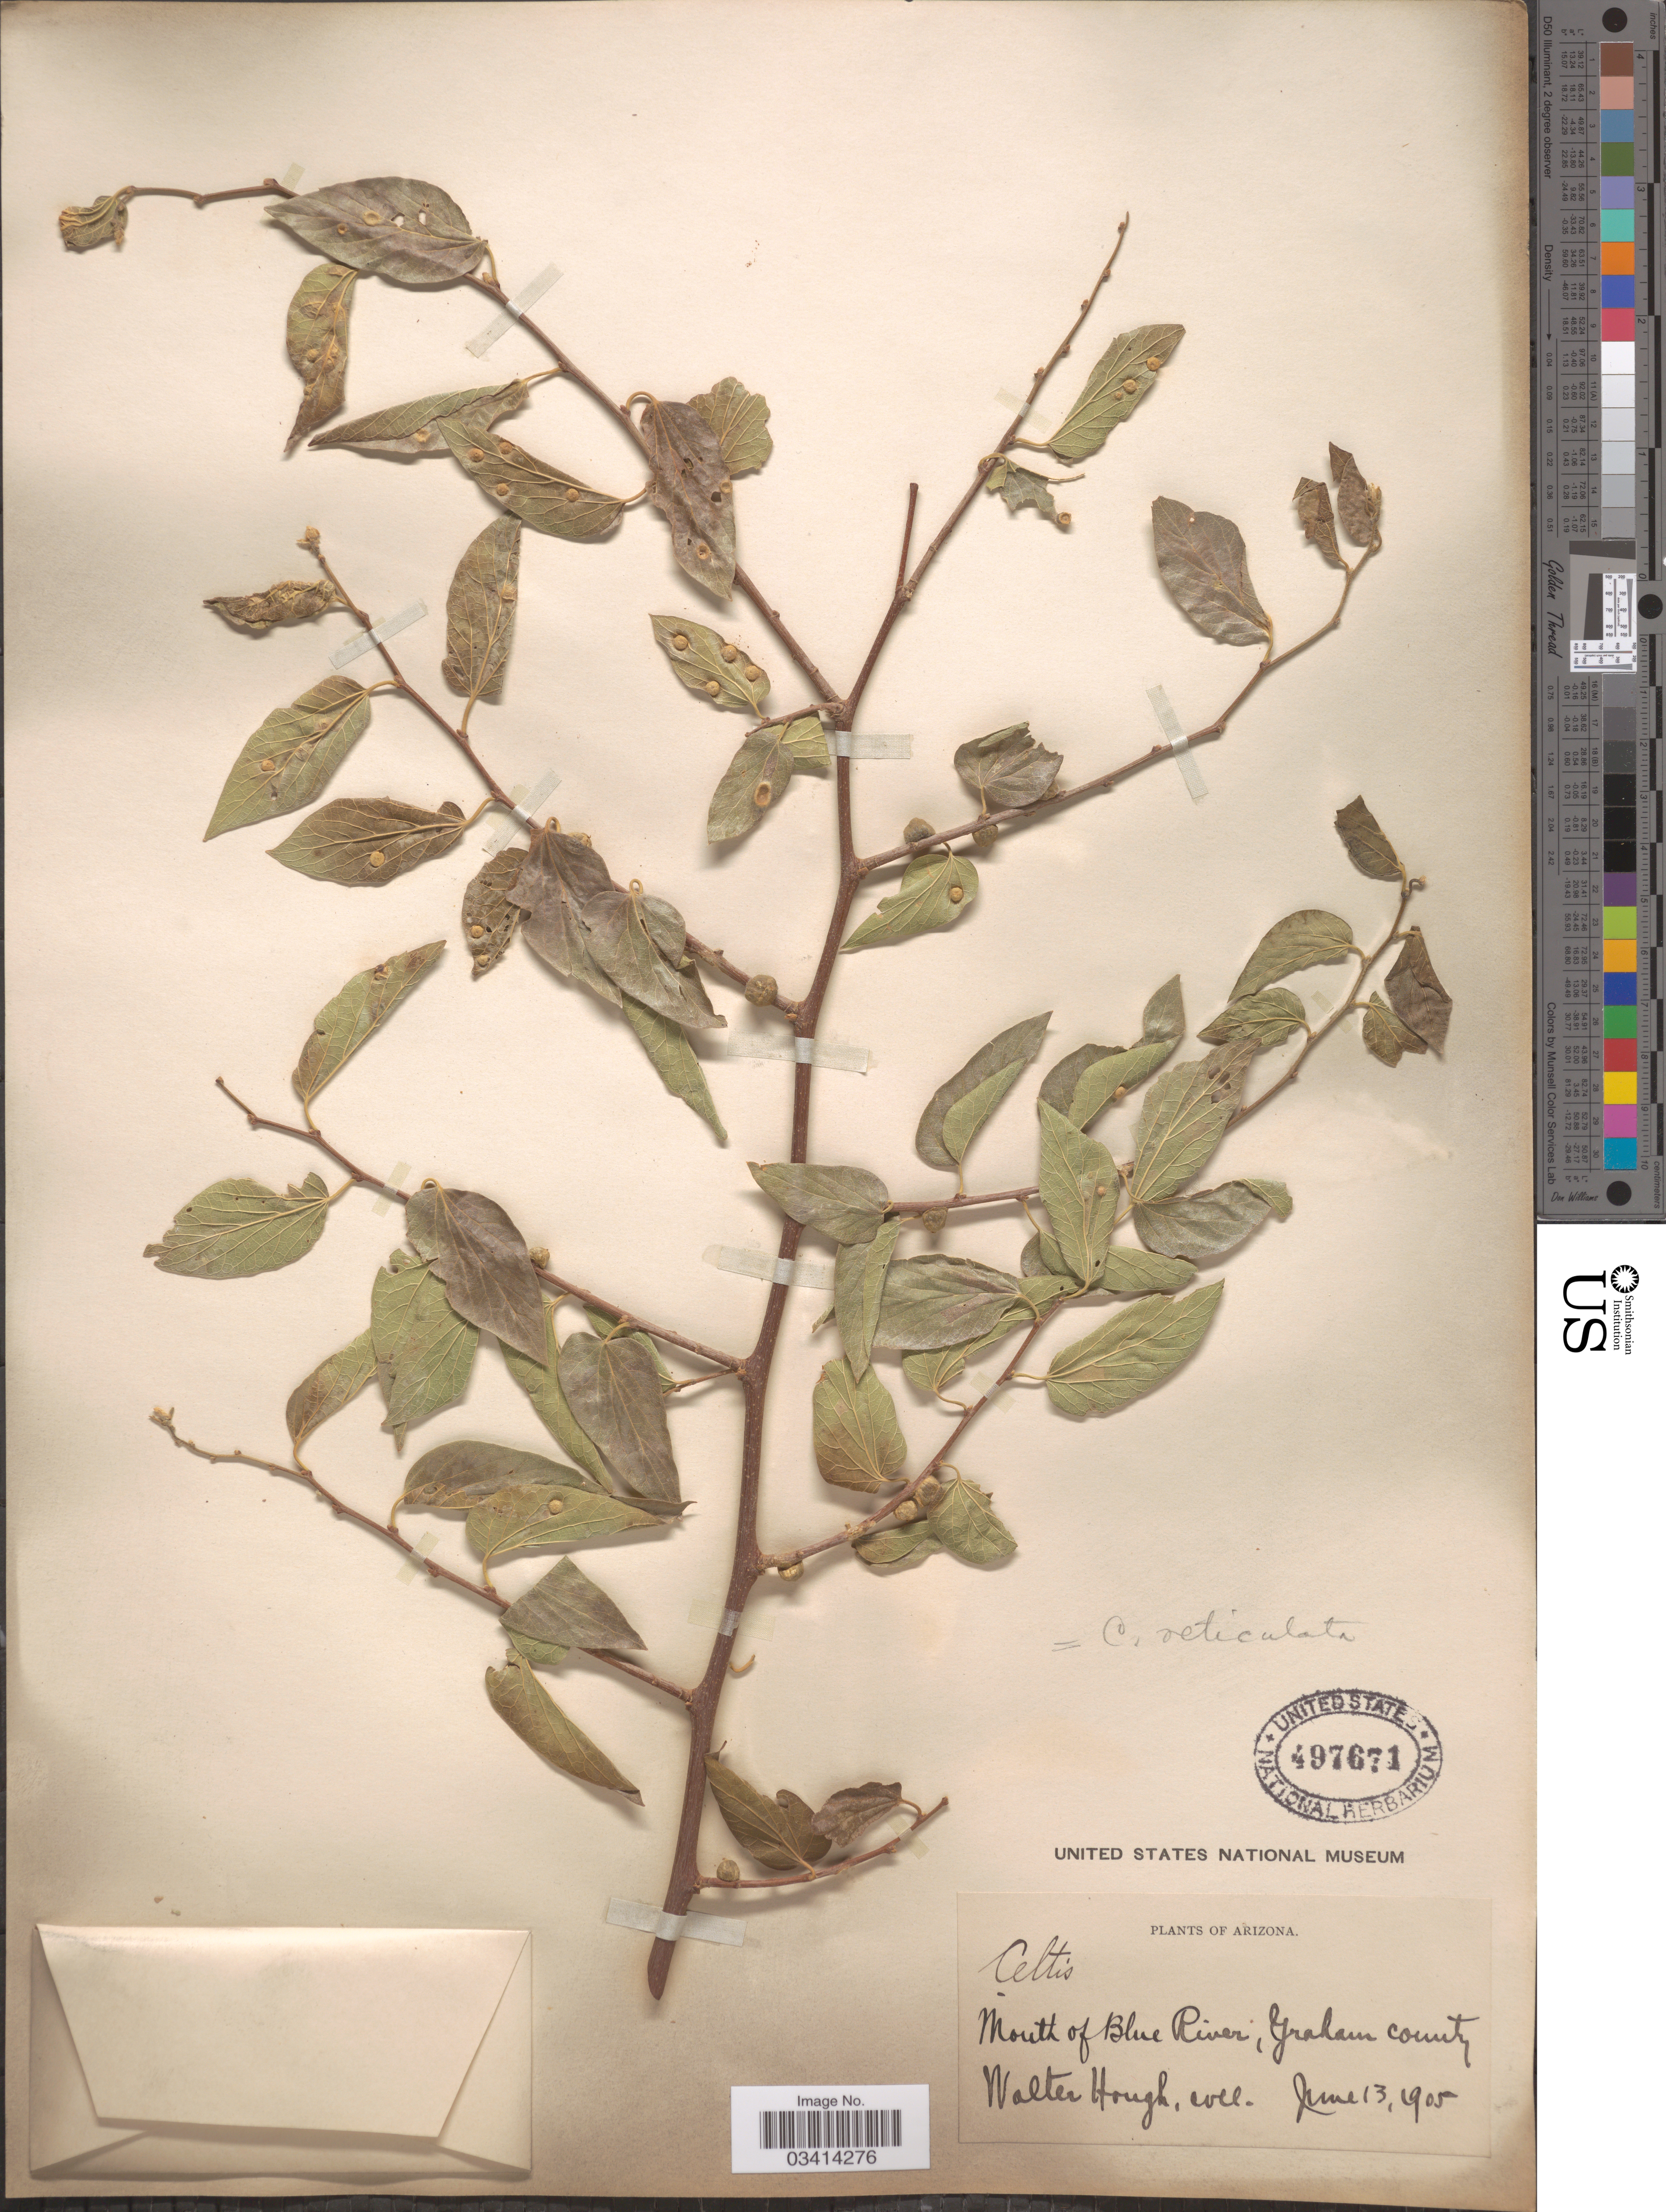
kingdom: Plantae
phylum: Tracheophyta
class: Magnoliopsida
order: Rosales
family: Cannabaceae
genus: Celtis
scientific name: Celtis reticulata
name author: Torr.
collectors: W. Hough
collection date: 1905-06-13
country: United States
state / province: Arizona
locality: Mouth of Blue River, Graham county.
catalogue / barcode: US 497671